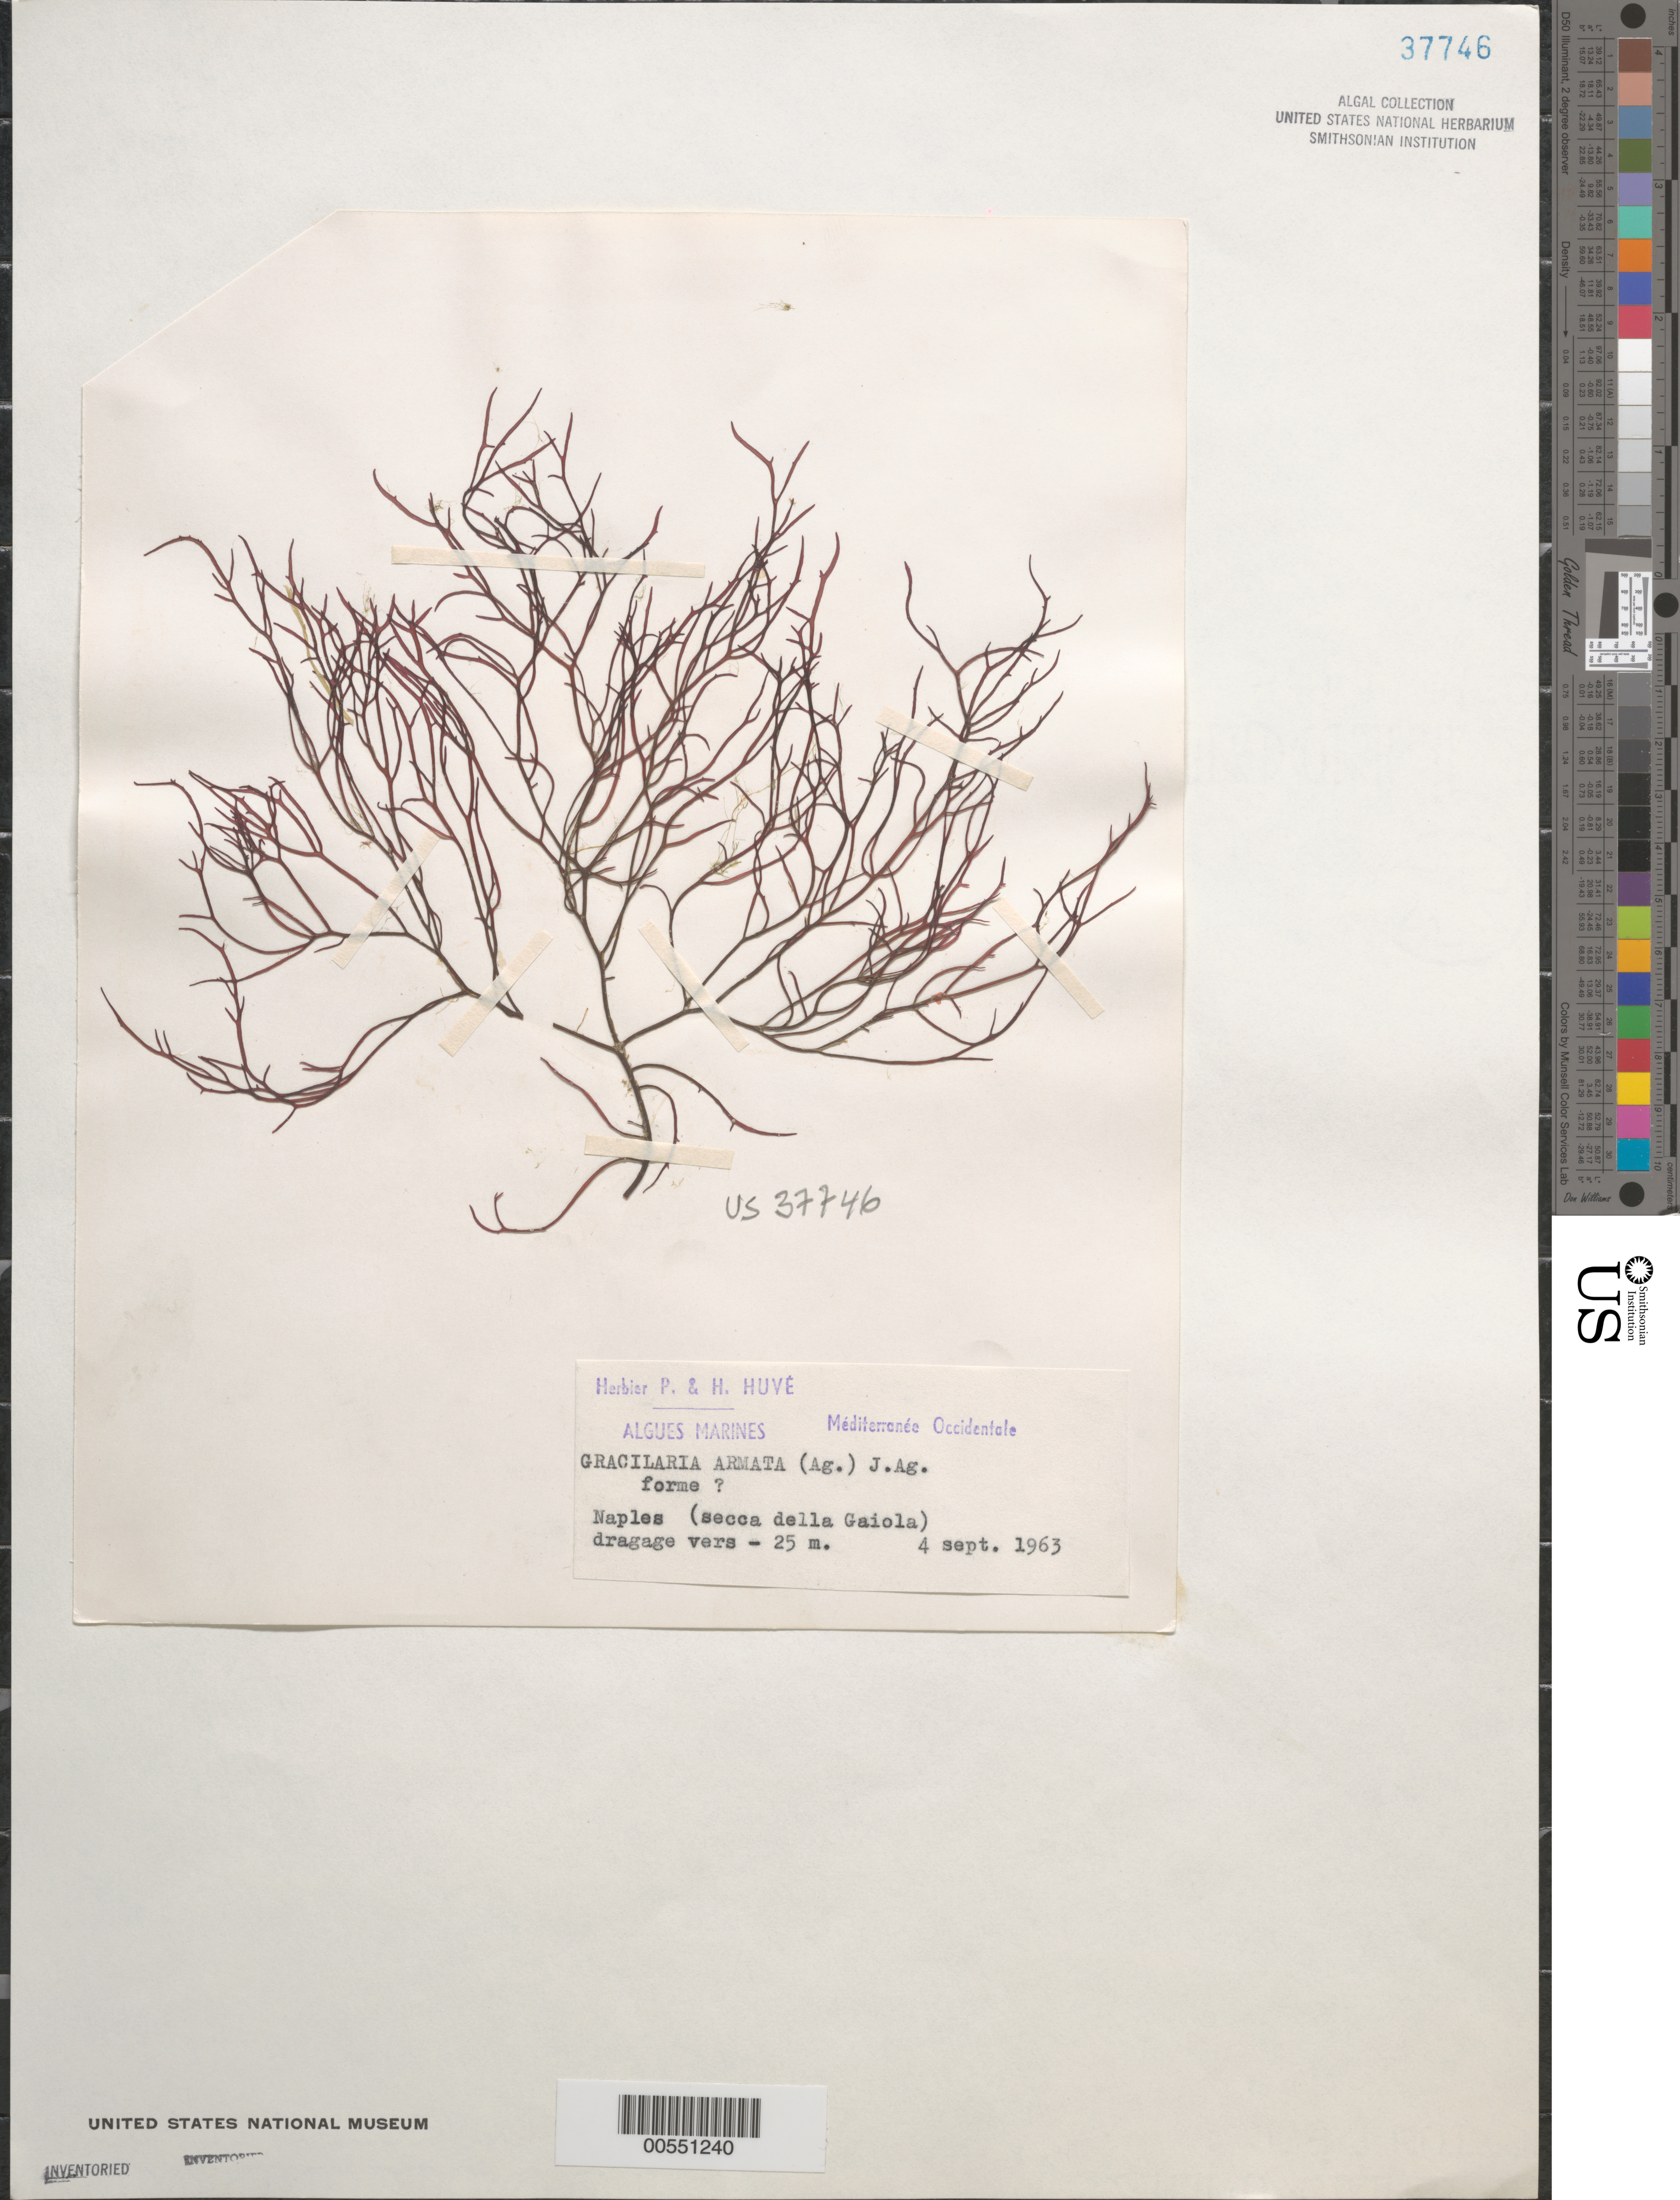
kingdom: Plantae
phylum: Rhodophyta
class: Florideophyceae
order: Gracilariales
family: Gracilariaceae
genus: Gracilaria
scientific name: Gracilaria armata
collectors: P. Huve & H. Huve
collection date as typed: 04 Sep 1963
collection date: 1963-09-04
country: Italy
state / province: Campania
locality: Naples, napoli province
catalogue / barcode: US 37746